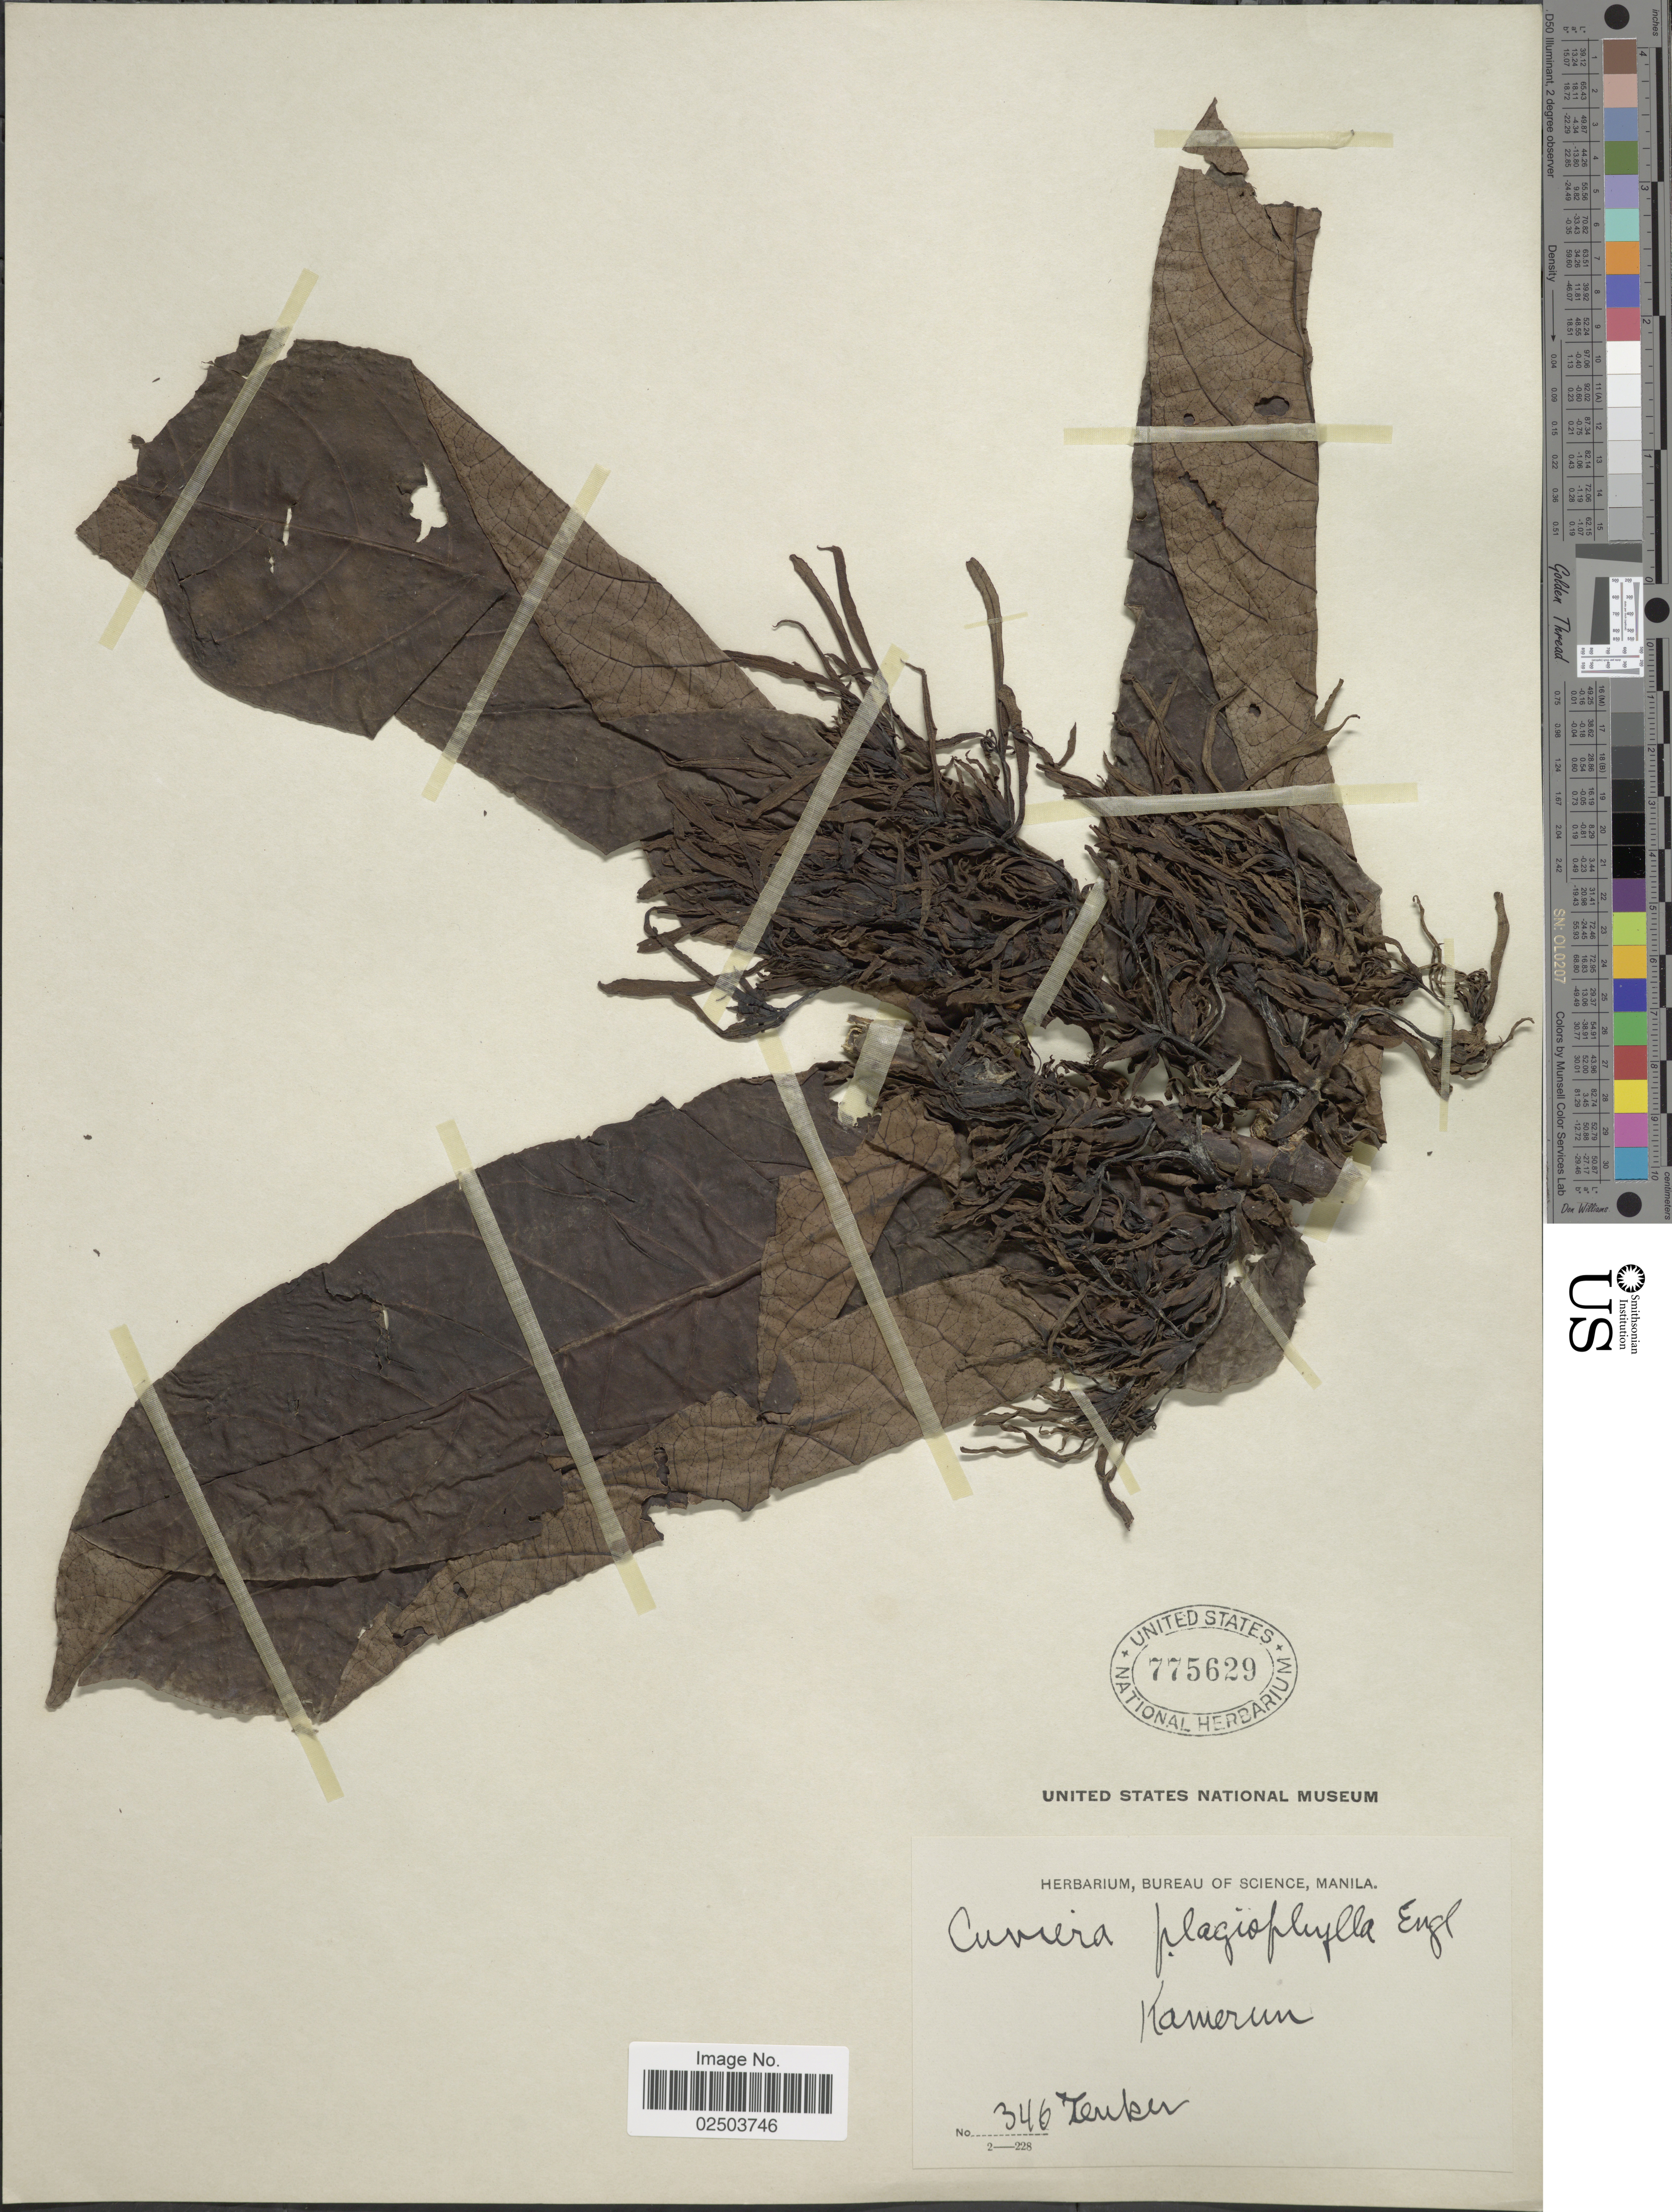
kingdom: Plantae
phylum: Tracheophyta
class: Magnoliopsida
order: Gentianales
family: Rubiaceae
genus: Cuviera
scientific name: Cuviera plagiophylla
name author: K. Schum.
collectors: Zenker, --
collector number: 346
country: Cameroon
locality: Kamerun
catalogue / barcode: US 775629